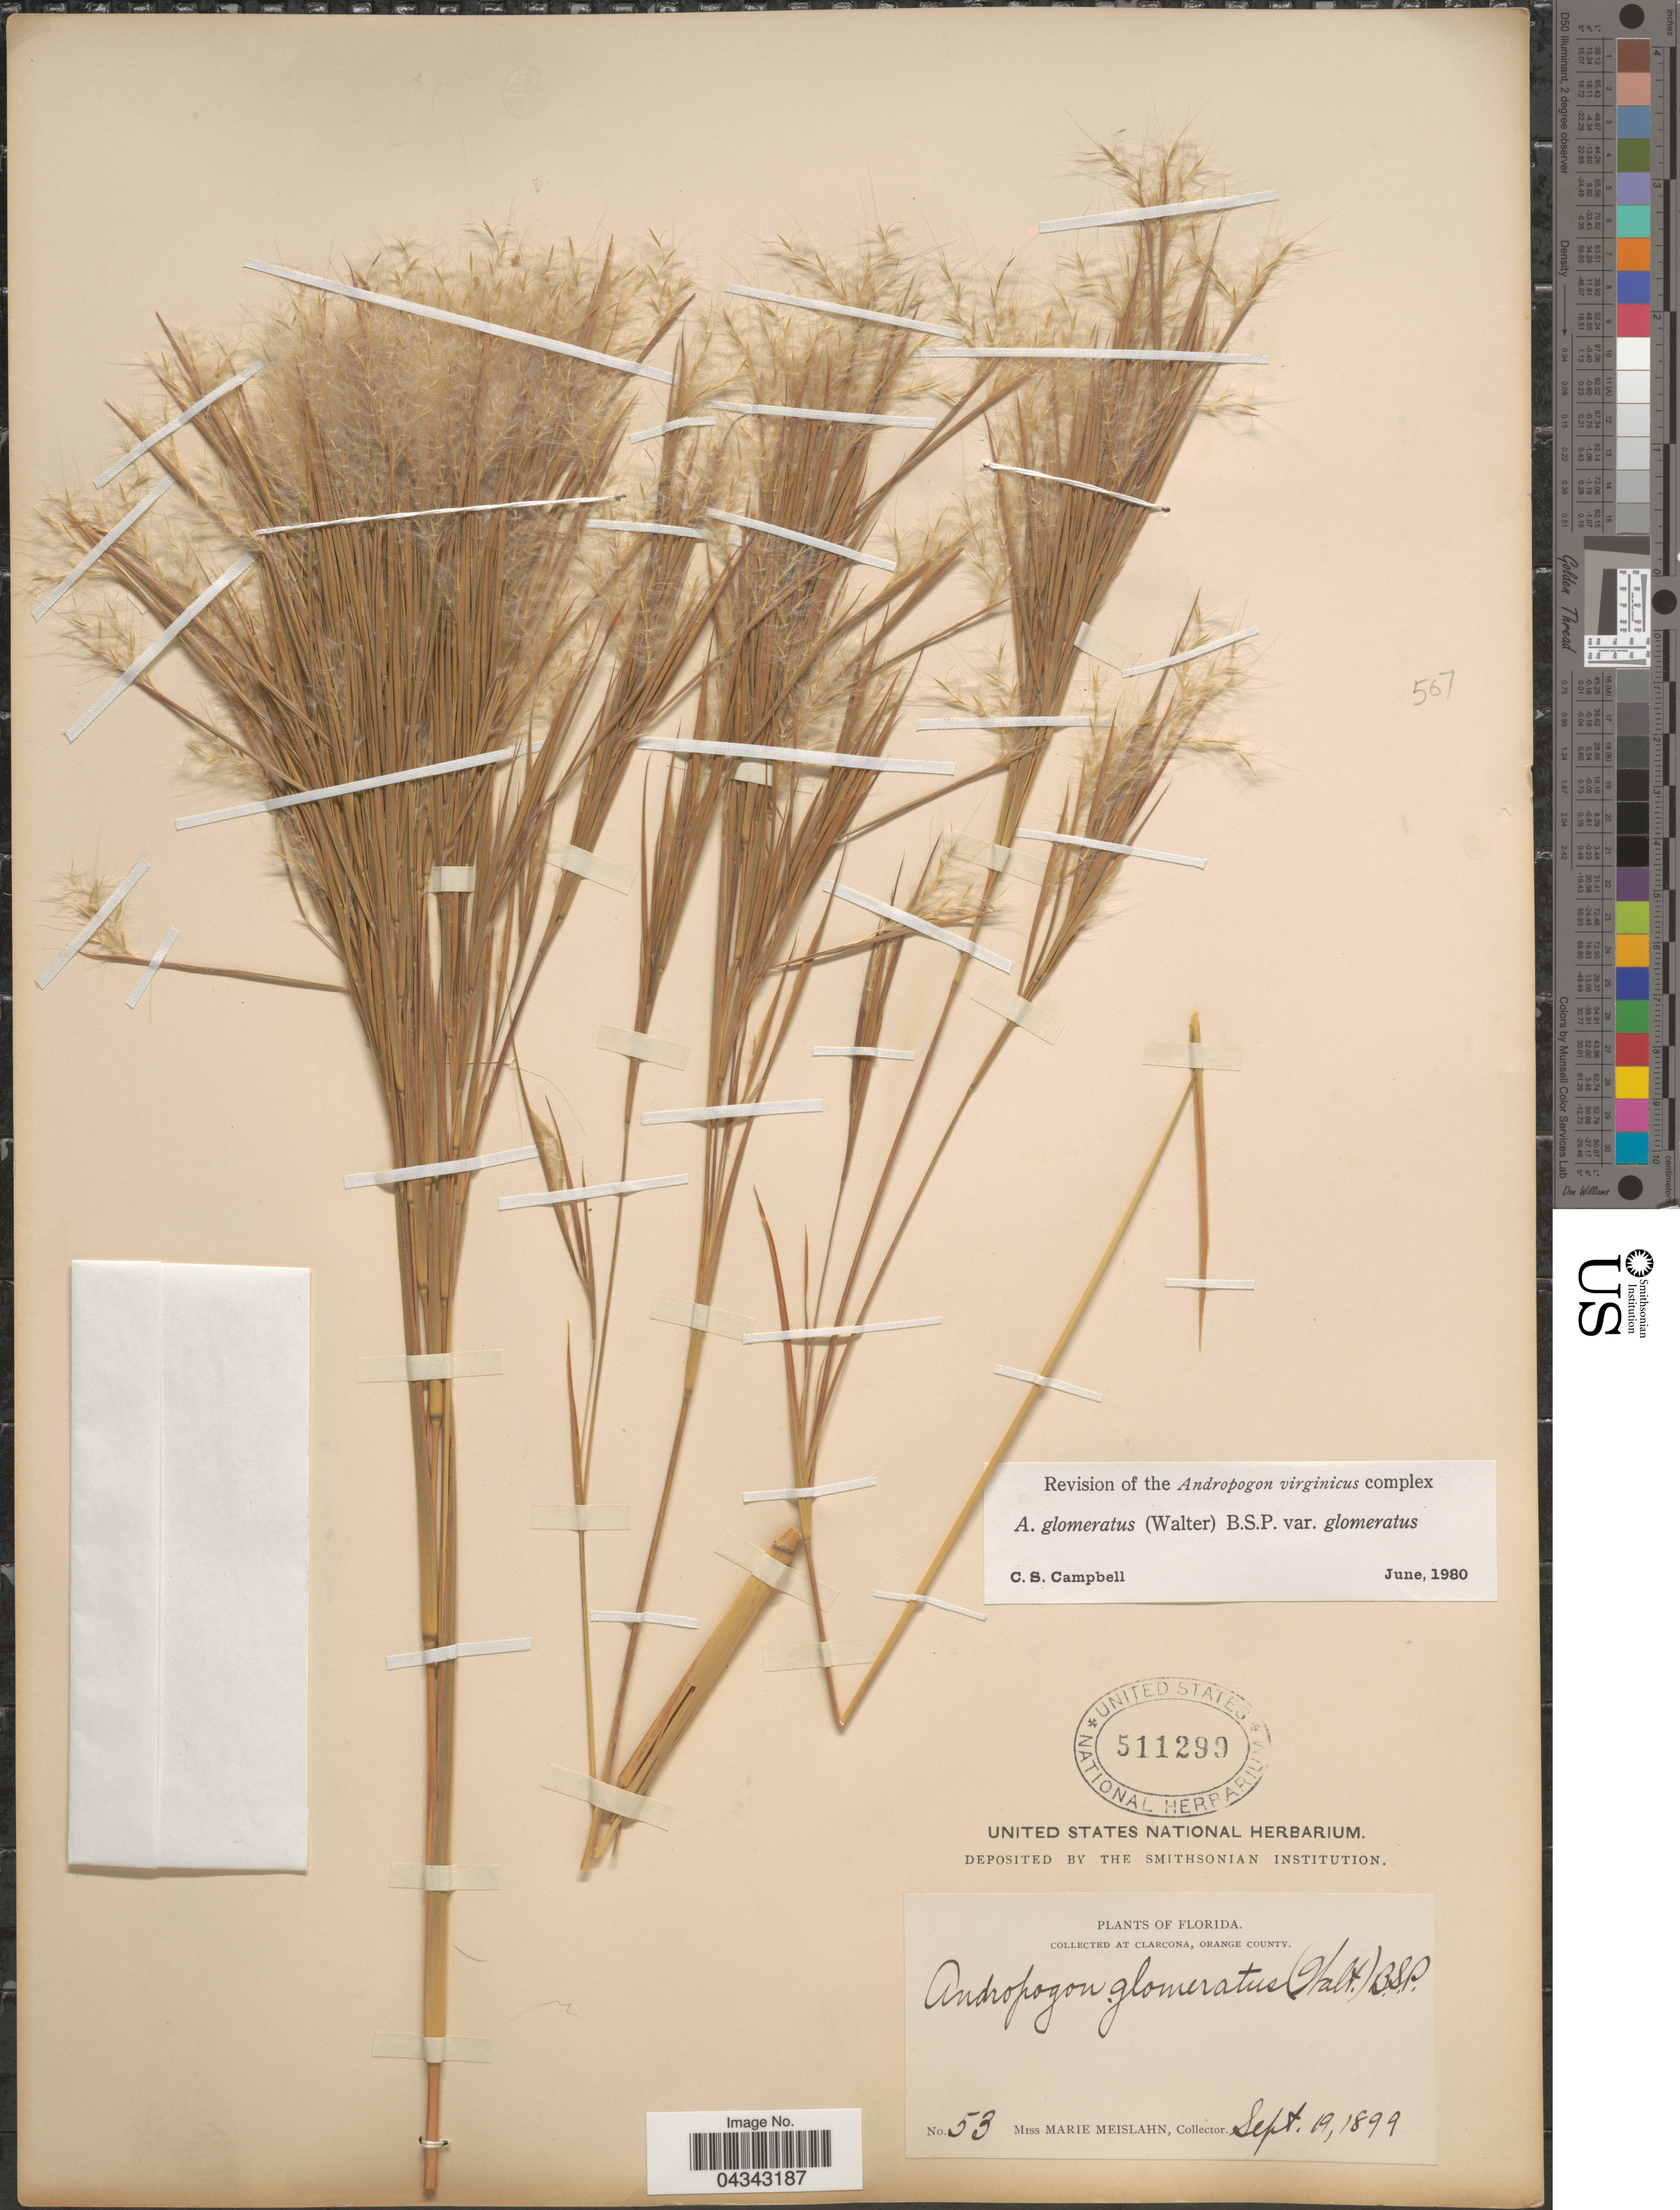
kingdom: Plantae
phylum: Tracheophyta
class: Liliopsida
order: Poales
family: Poaceae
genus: Andropogon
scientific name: Andropogon glomeratus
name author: (Walter) Britton, Stearns & Poggenb.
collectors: M. Meislahn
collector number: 53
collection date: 1899-09-19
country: United States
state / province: Florida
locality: At Clarcona, Orange County.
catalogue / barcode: US 511299